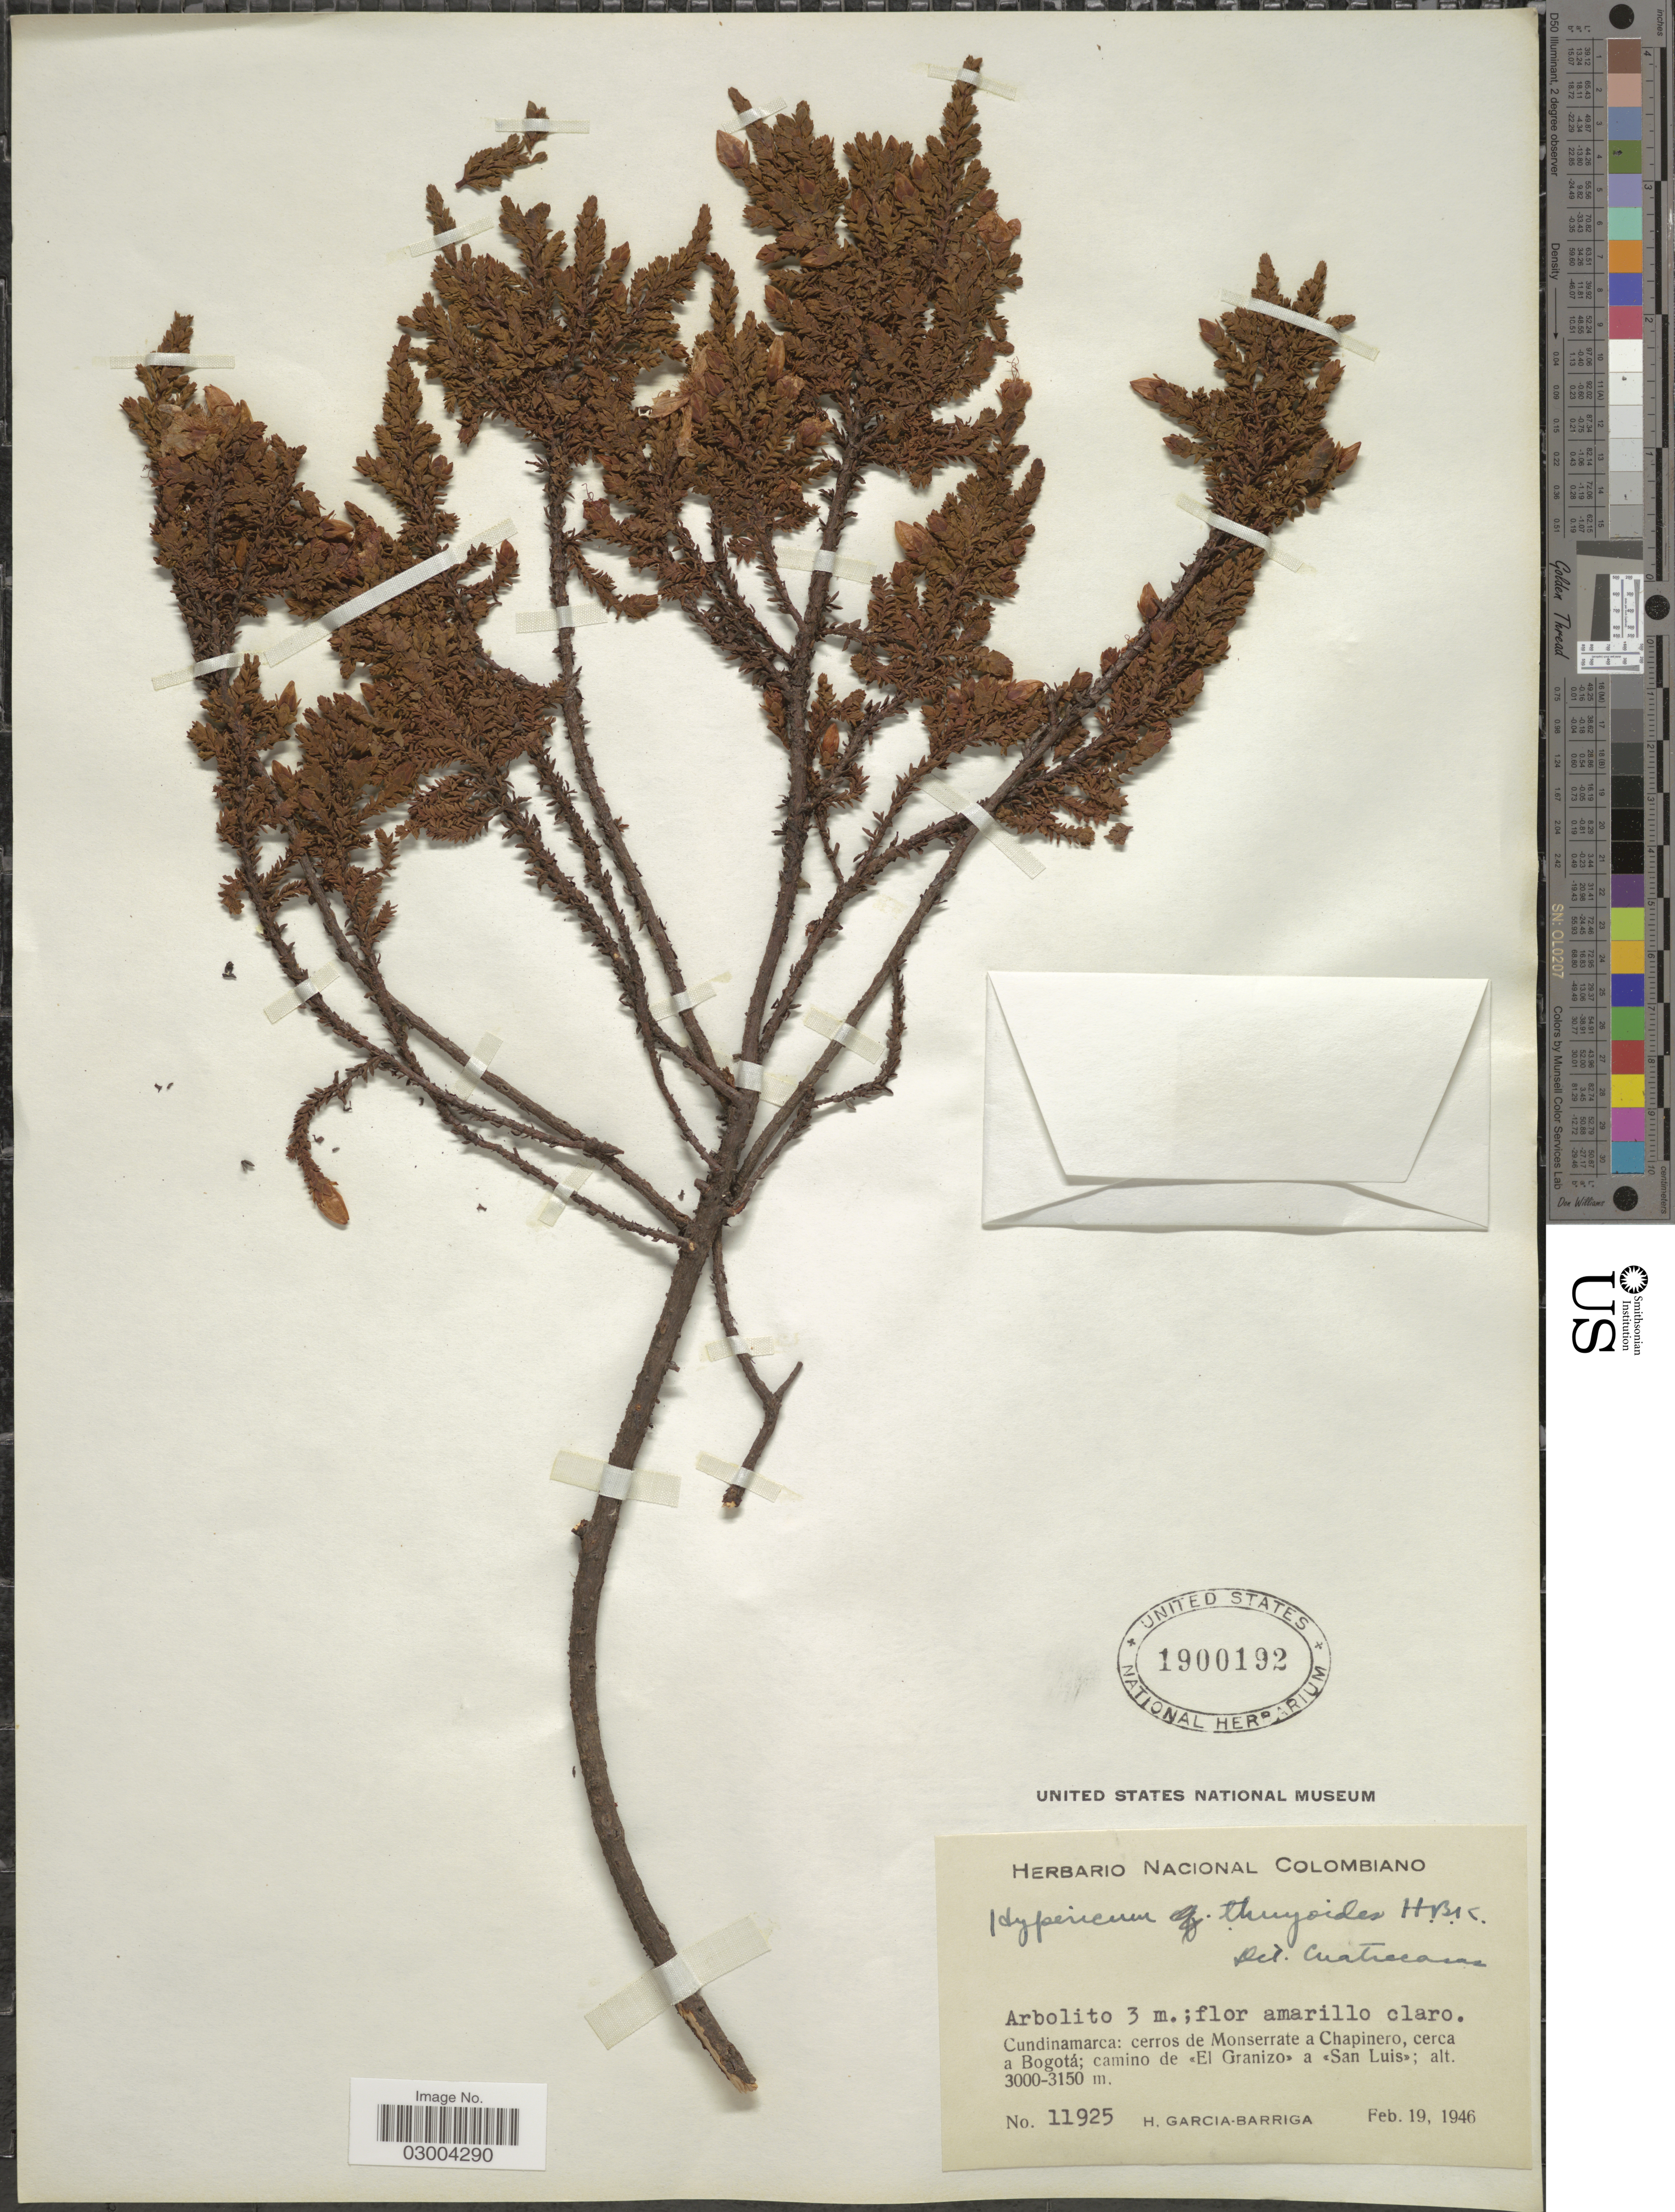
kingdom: Plantae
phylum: Tracheophyta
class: Magnoliopsida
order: Malpighiales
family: Hypericaceae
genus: Hypericum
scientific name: Hypericum thuyoides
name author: Kunth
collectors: H. García Barriga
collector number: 11925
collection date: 1946-02-19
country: Colombia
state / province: Cundinamarca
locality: Cerros de Monserrate a Chapinero, cerca a Bogotá; camino de «El Granizo» a «San Luis».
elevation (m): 3000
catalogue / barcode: US 1900192